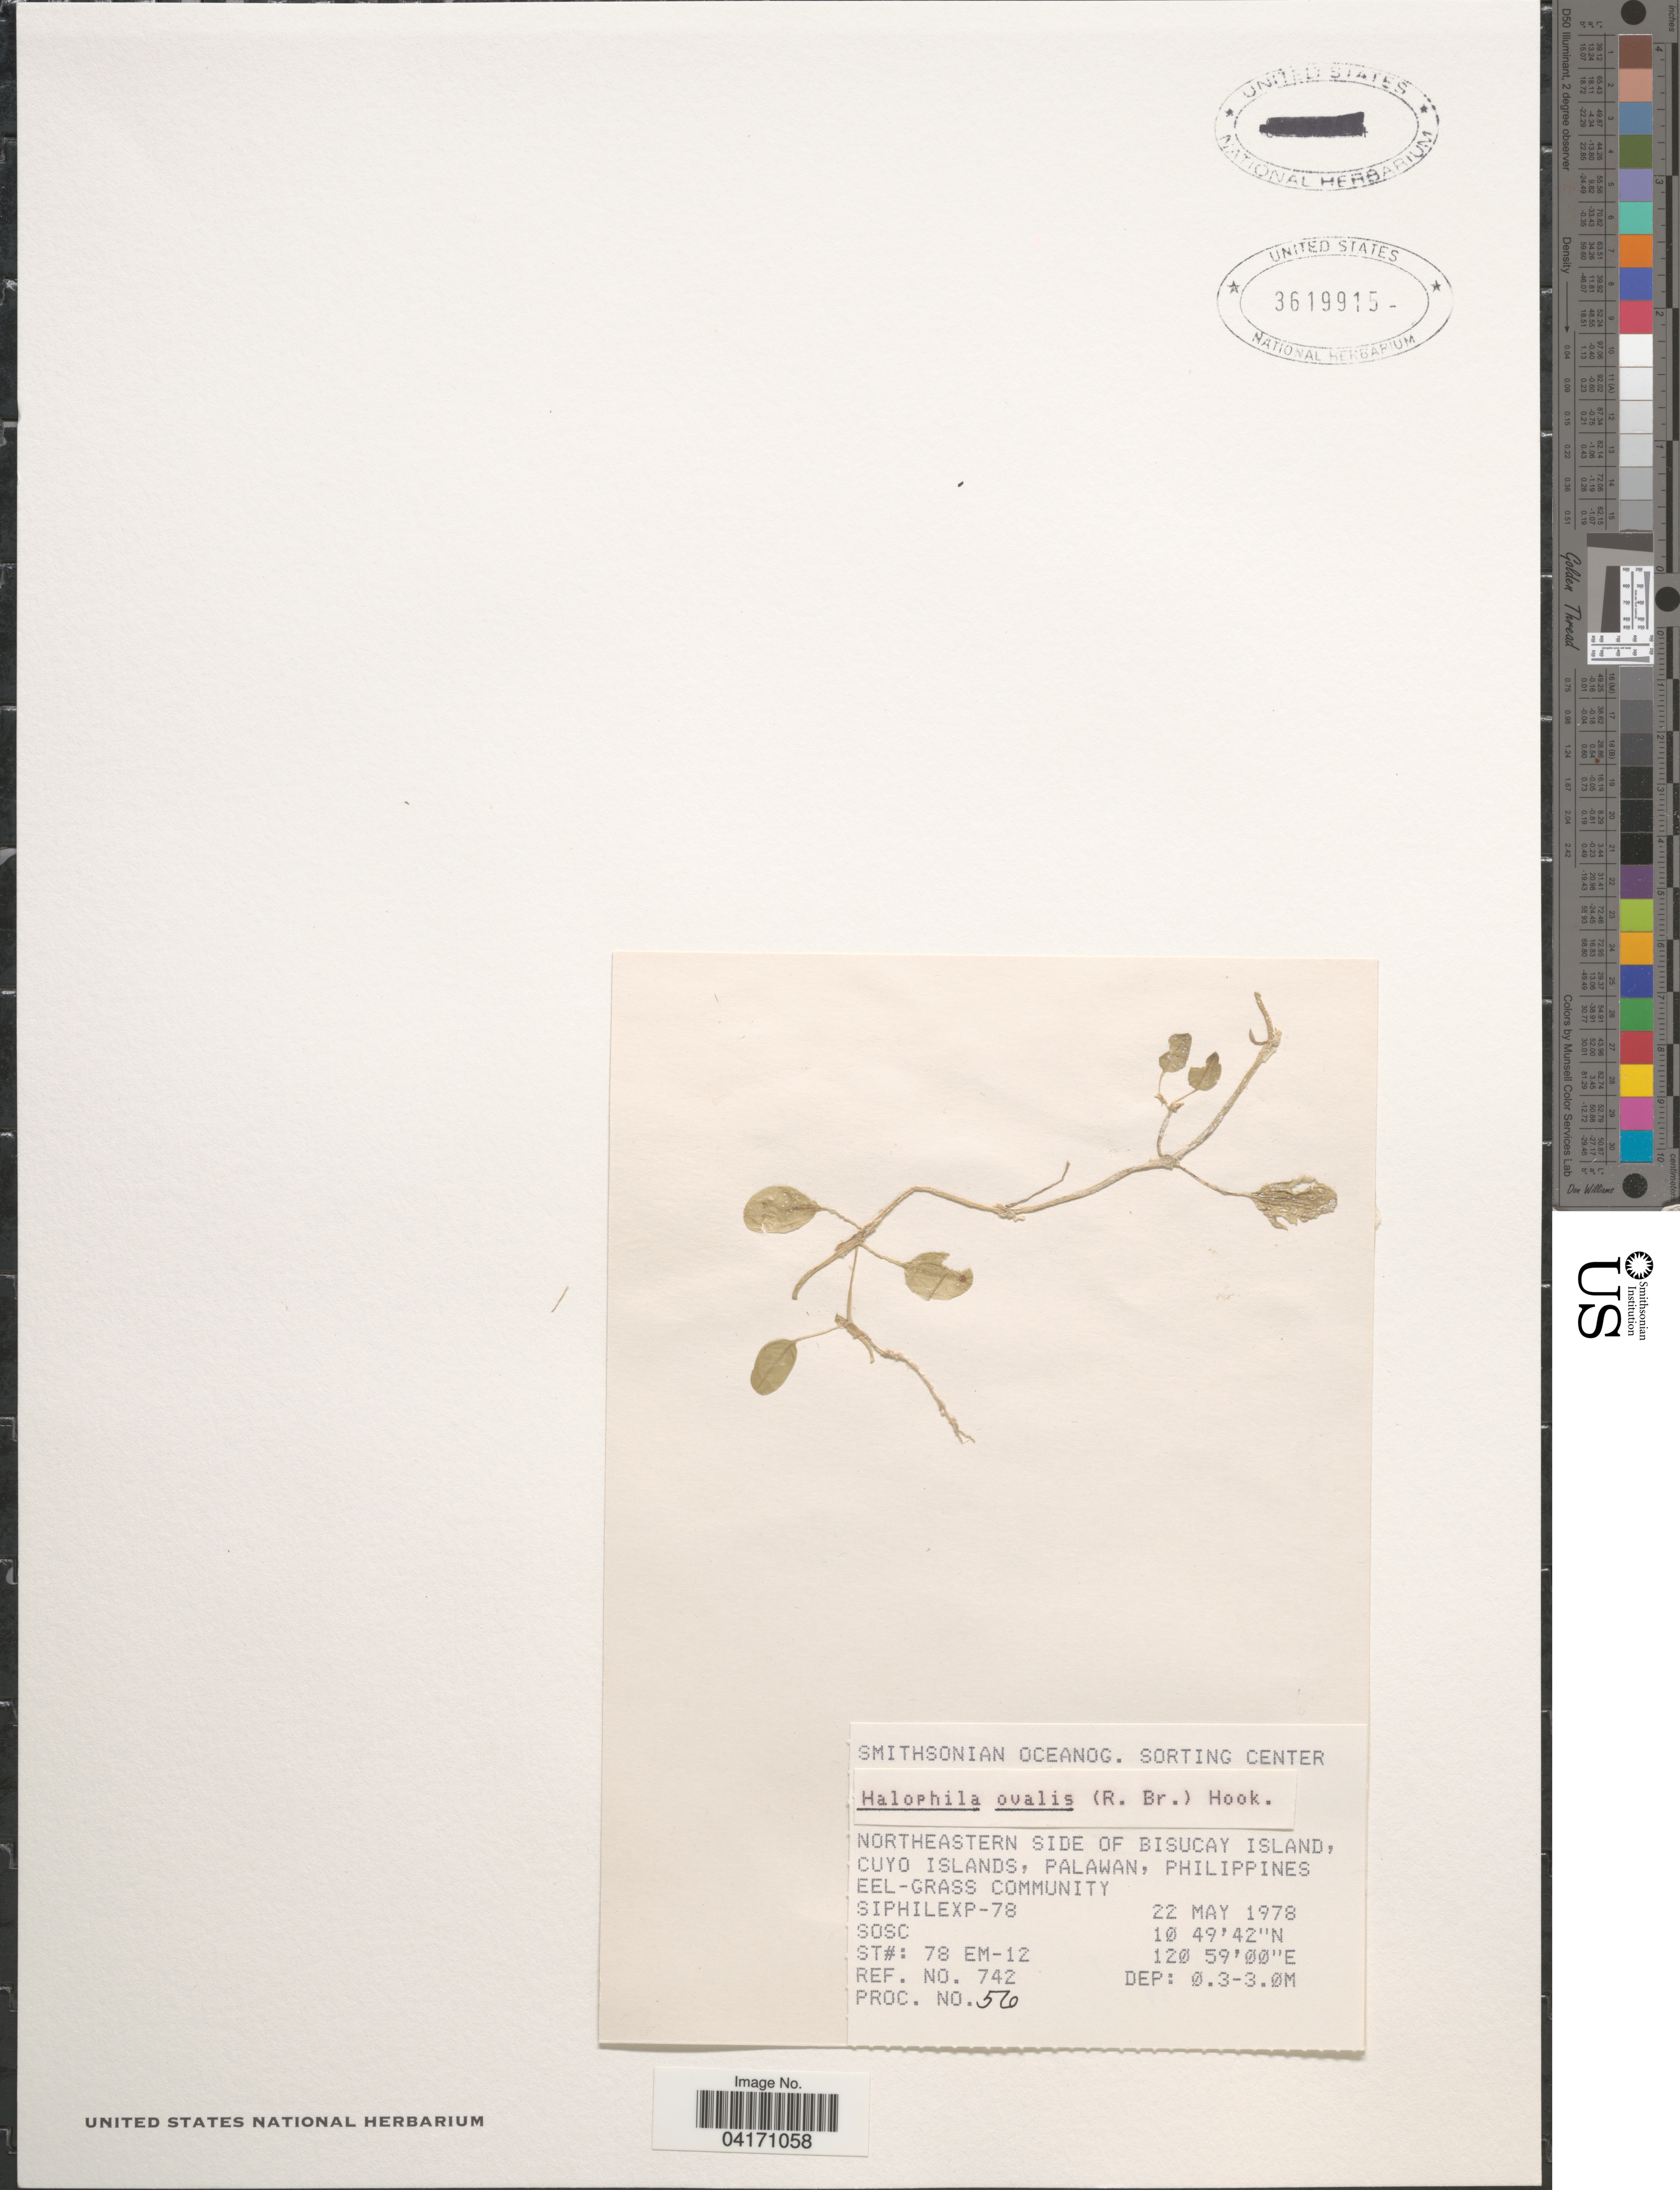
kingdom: Plantae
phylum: Tracheophyta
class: Liliopsida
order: Alismatales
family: Hydrocharitaceae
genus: Halophila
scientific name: Halophila ovalis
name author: (R. Br.) Hook. f.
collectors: S. O. S. C.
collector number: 56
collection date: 1978-05-22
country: Philippines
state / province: Mimaropa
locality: Northeastern side of Bisucay Island, Cuyo Islands, Palawan. Eel-grass community.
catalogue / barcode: US 3619915